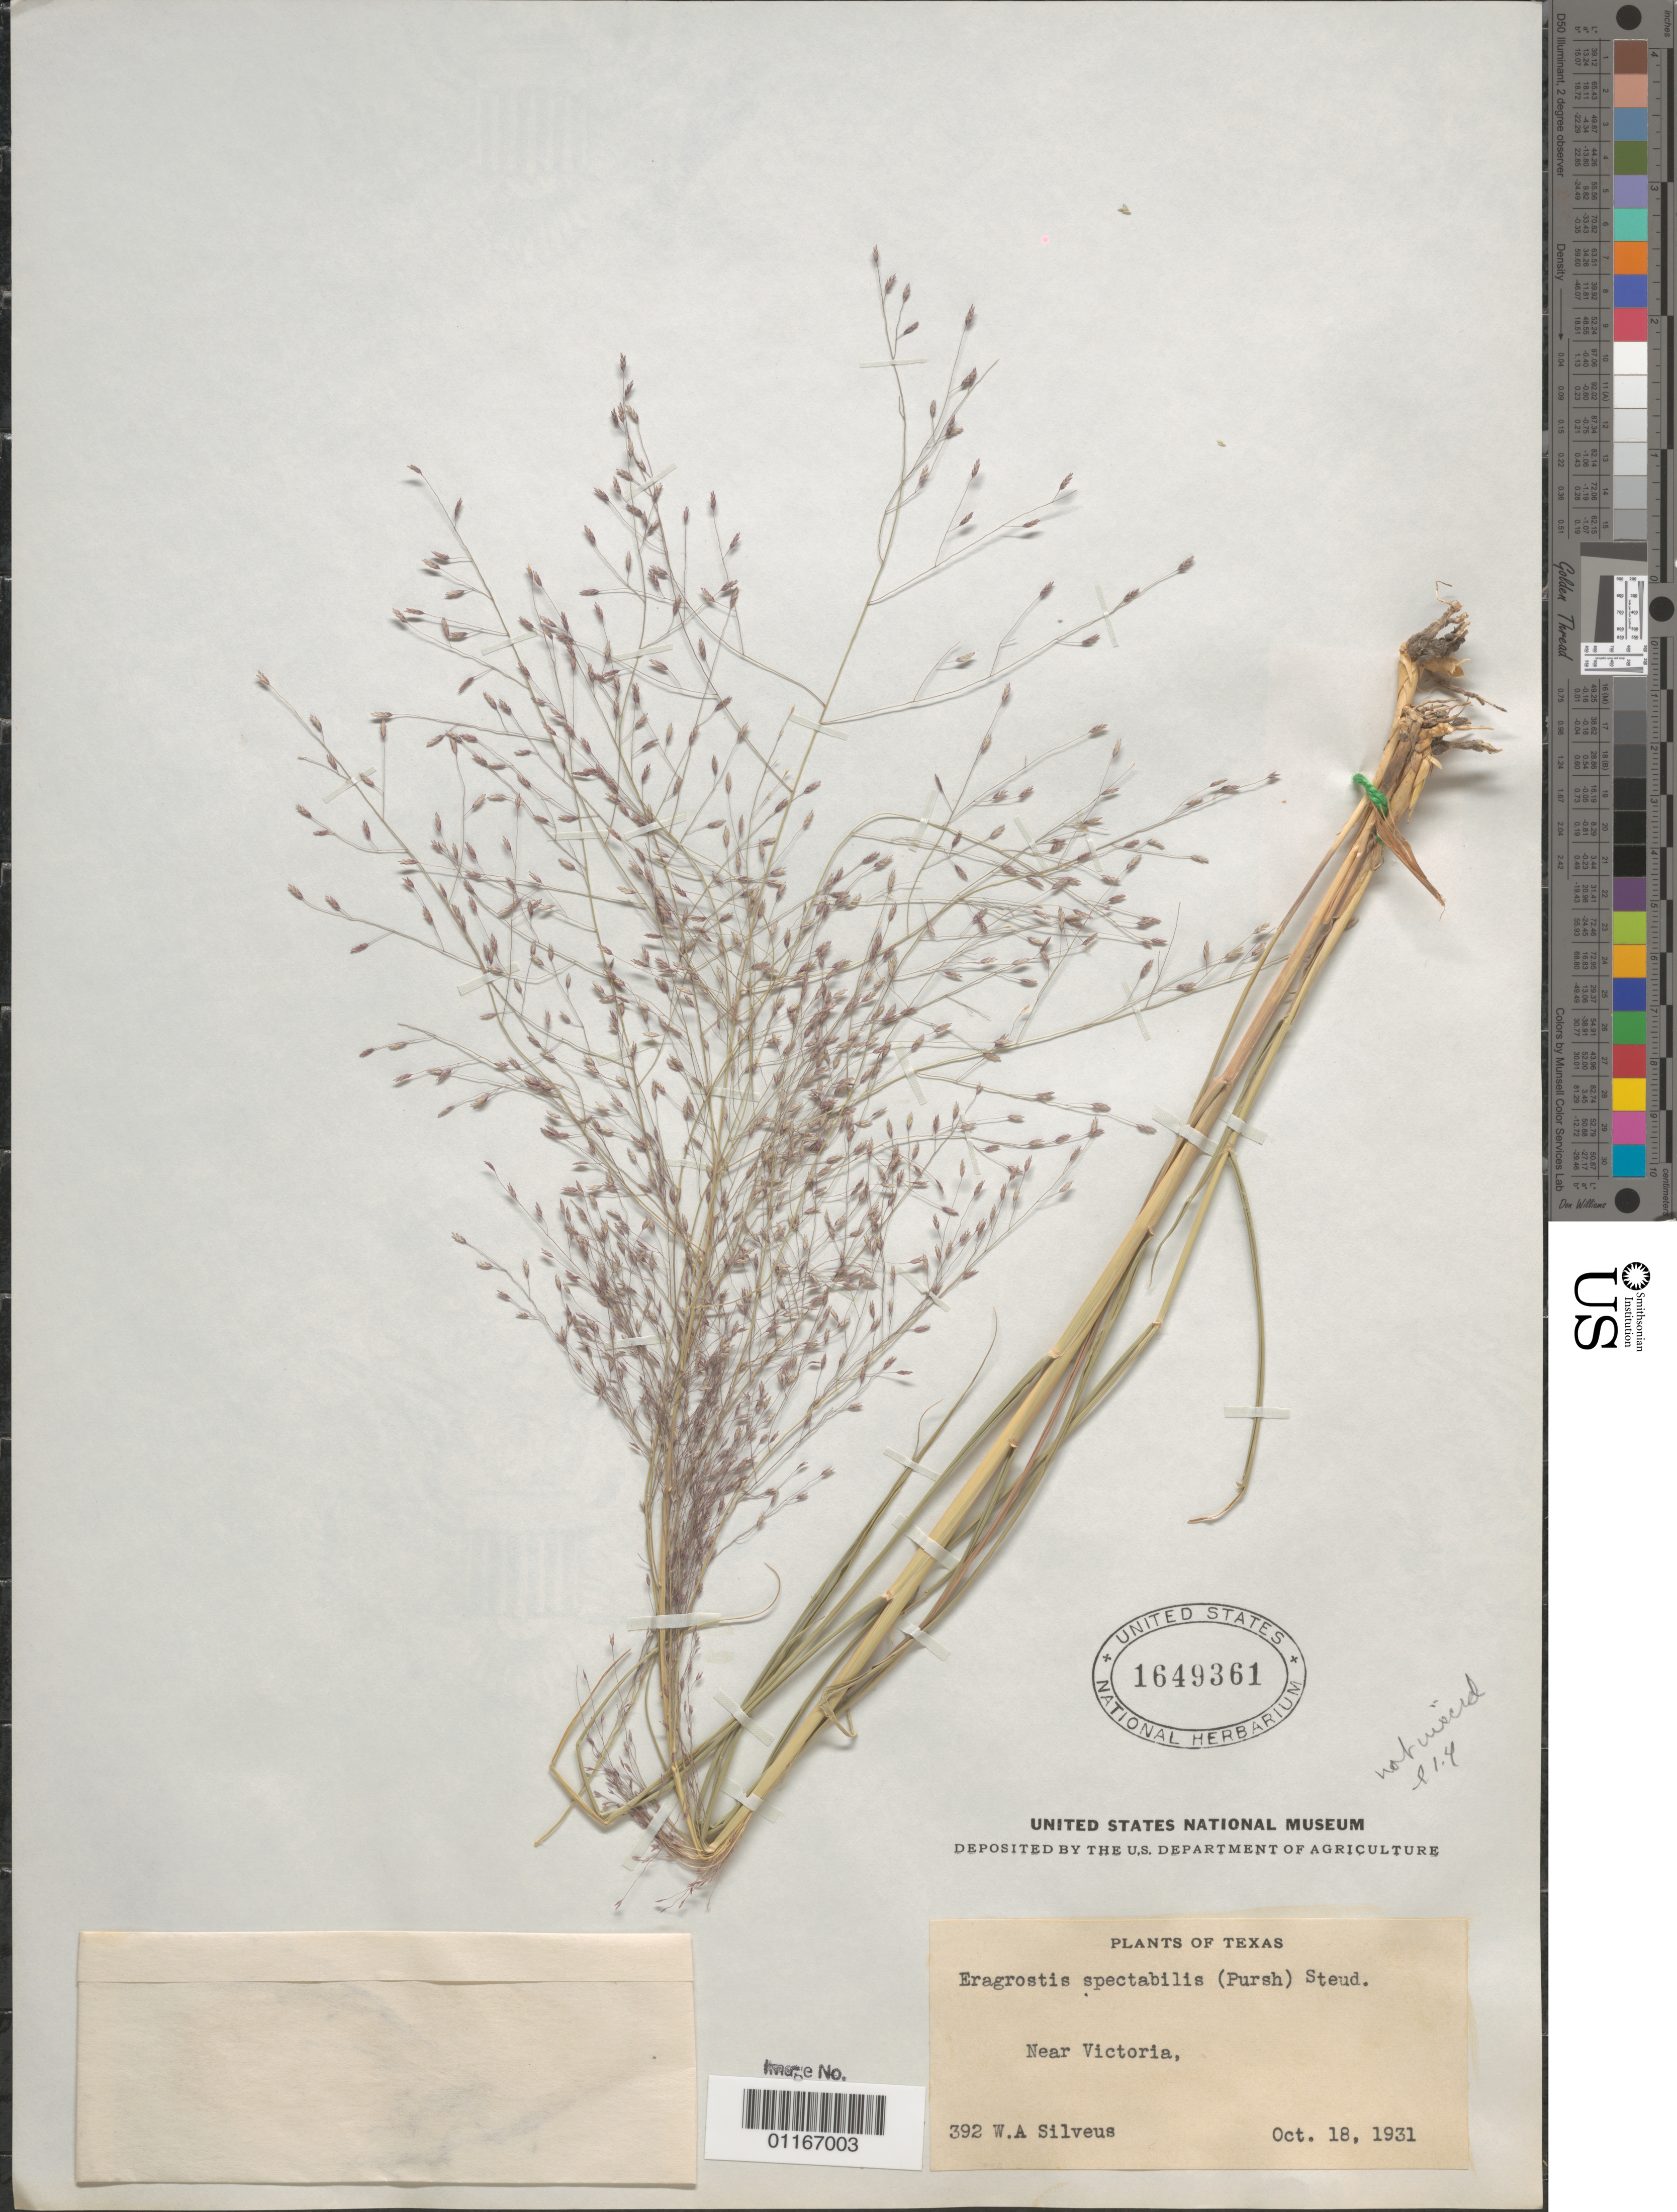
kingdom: Plantae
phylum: Tracheophyta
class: Liliopsida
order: Poales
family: Poaceae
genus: Eragrostis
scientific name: Eragrostis spectabilis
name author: (Pursh) Steud.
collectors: W. Silveus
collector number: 392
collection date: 1931-10-18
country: United States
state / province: Texas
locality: Near Victoria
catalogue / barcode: US 1649361